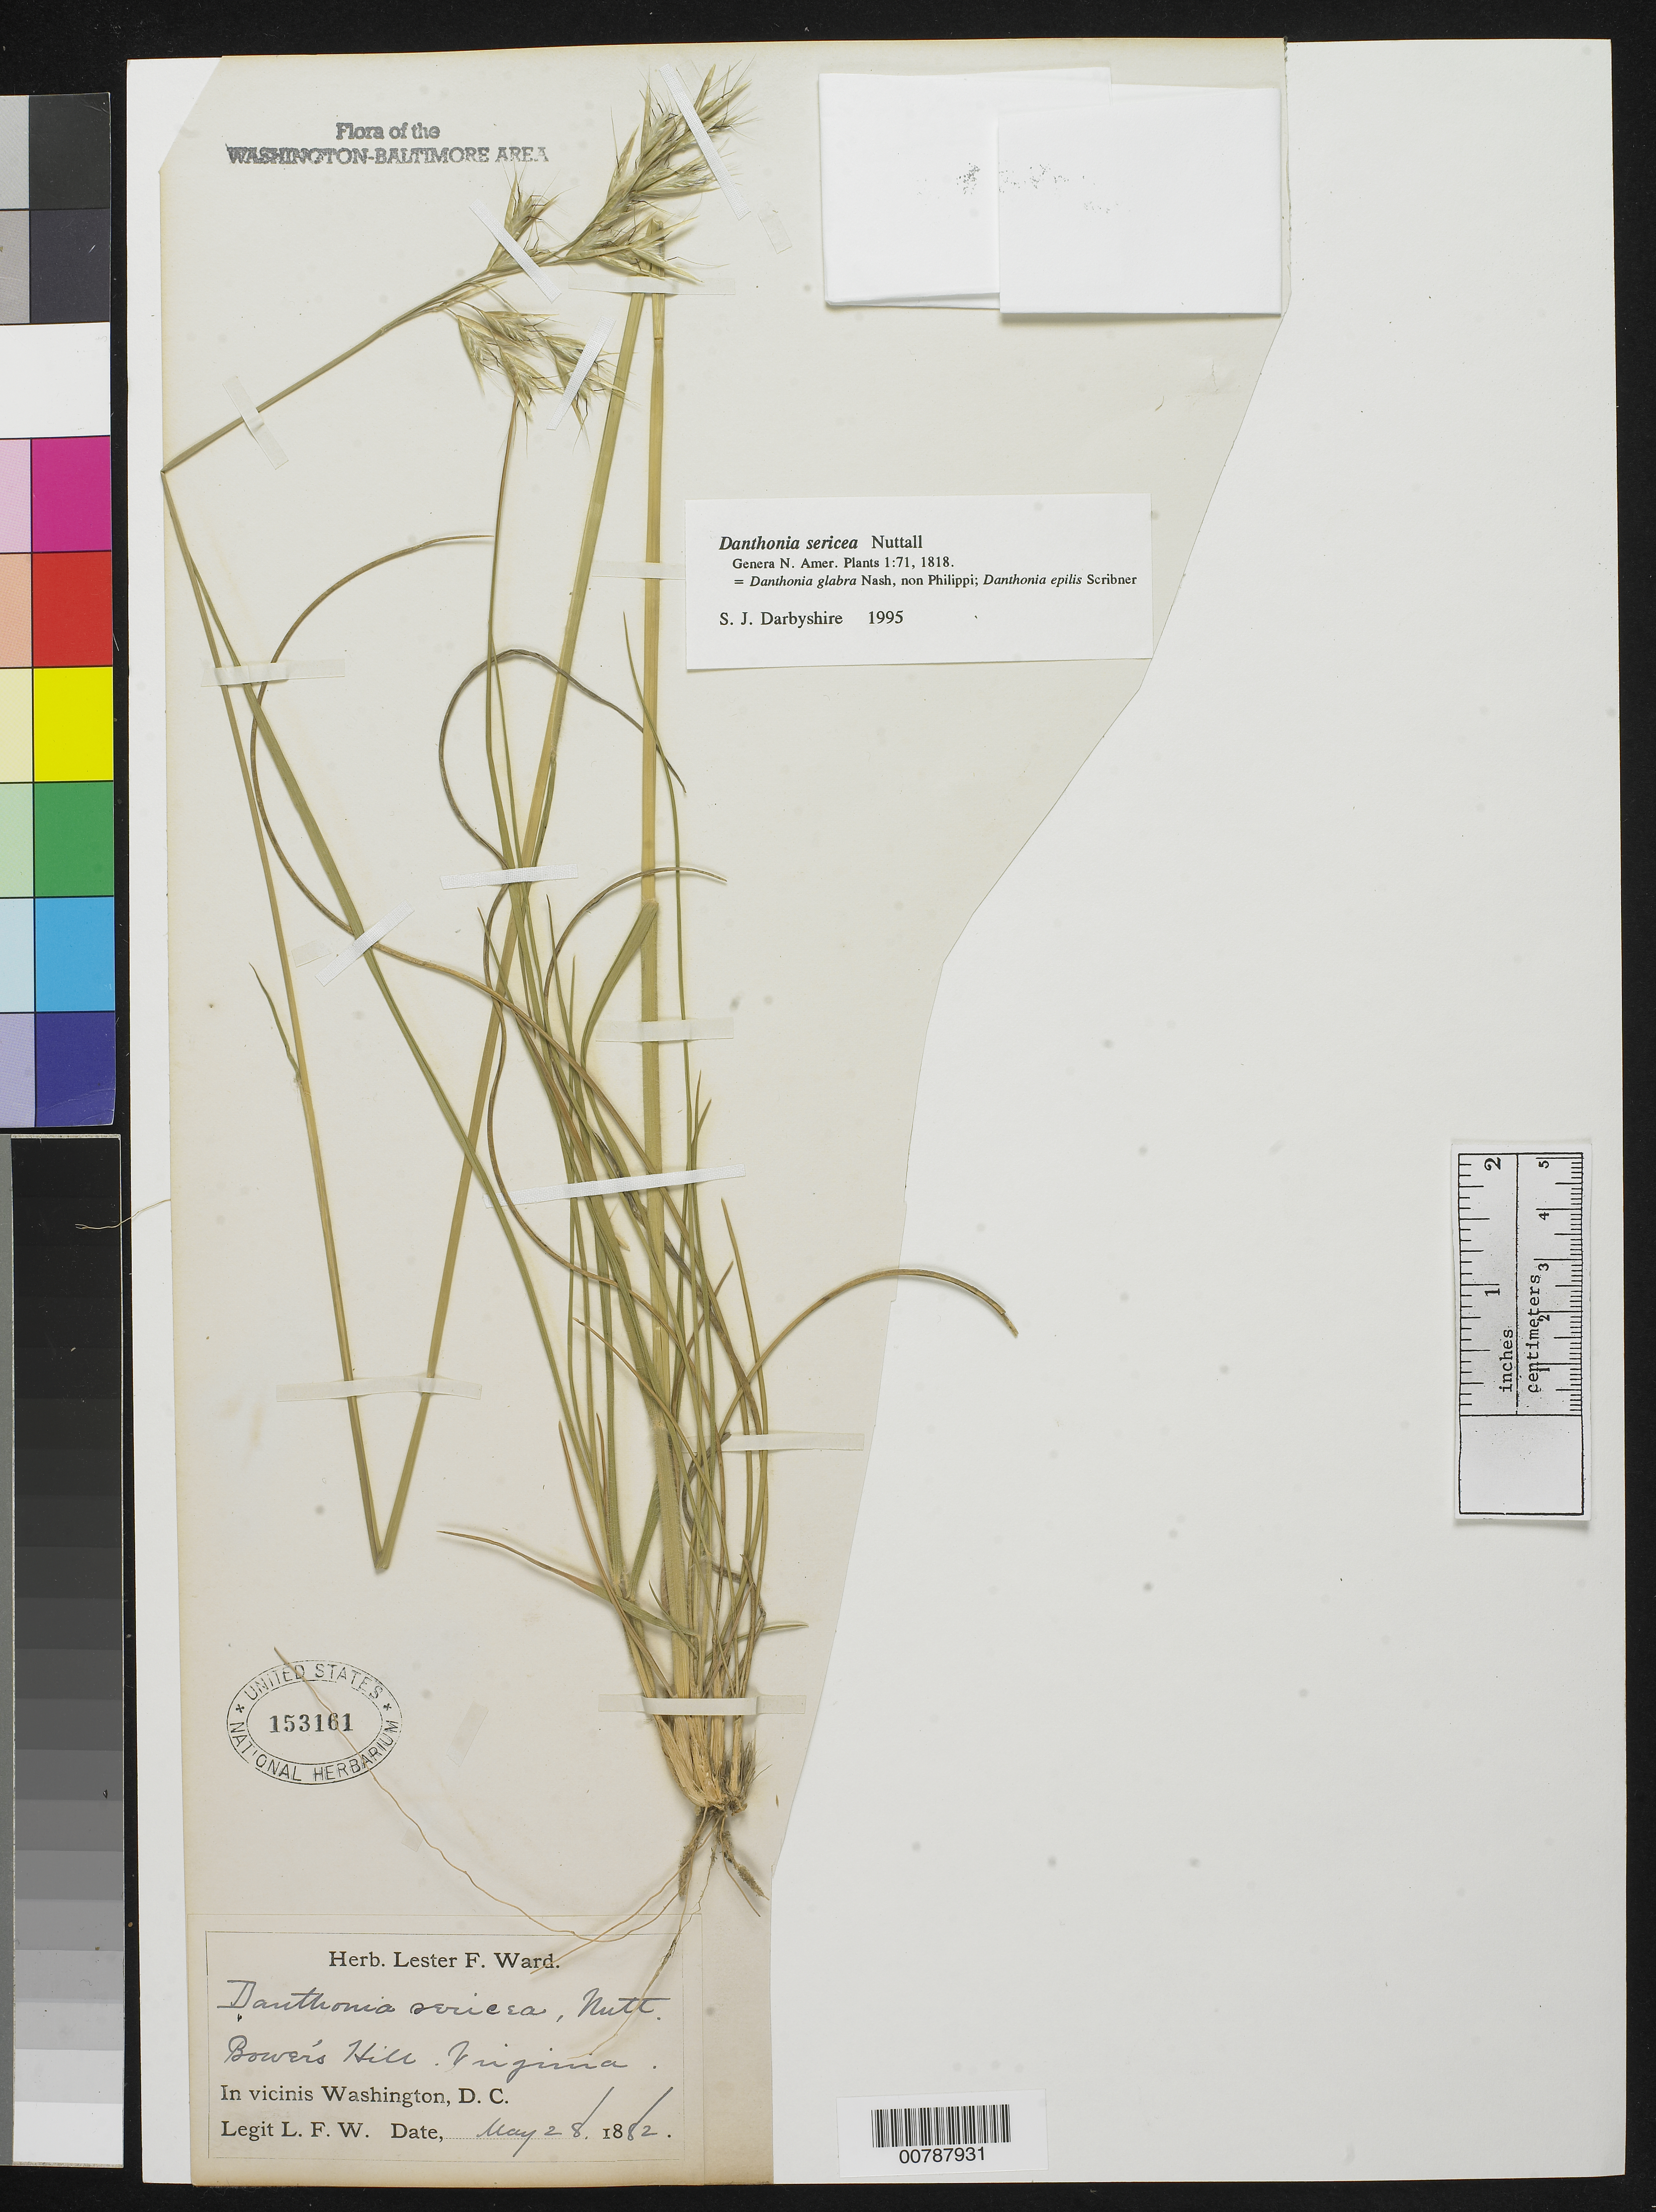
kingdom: Plantae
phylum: Tracheophyta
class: Liliopsida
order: Poales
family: Poaceae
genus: Danthonia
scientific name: Danthonia sericea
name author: Nutt.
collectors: L. F. Ward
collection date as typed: May 28, 1882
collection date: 1882-05-28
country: United States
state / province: Virginia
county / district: City of Chesapeake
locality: Bowers Hill Station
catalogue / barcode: US 153161